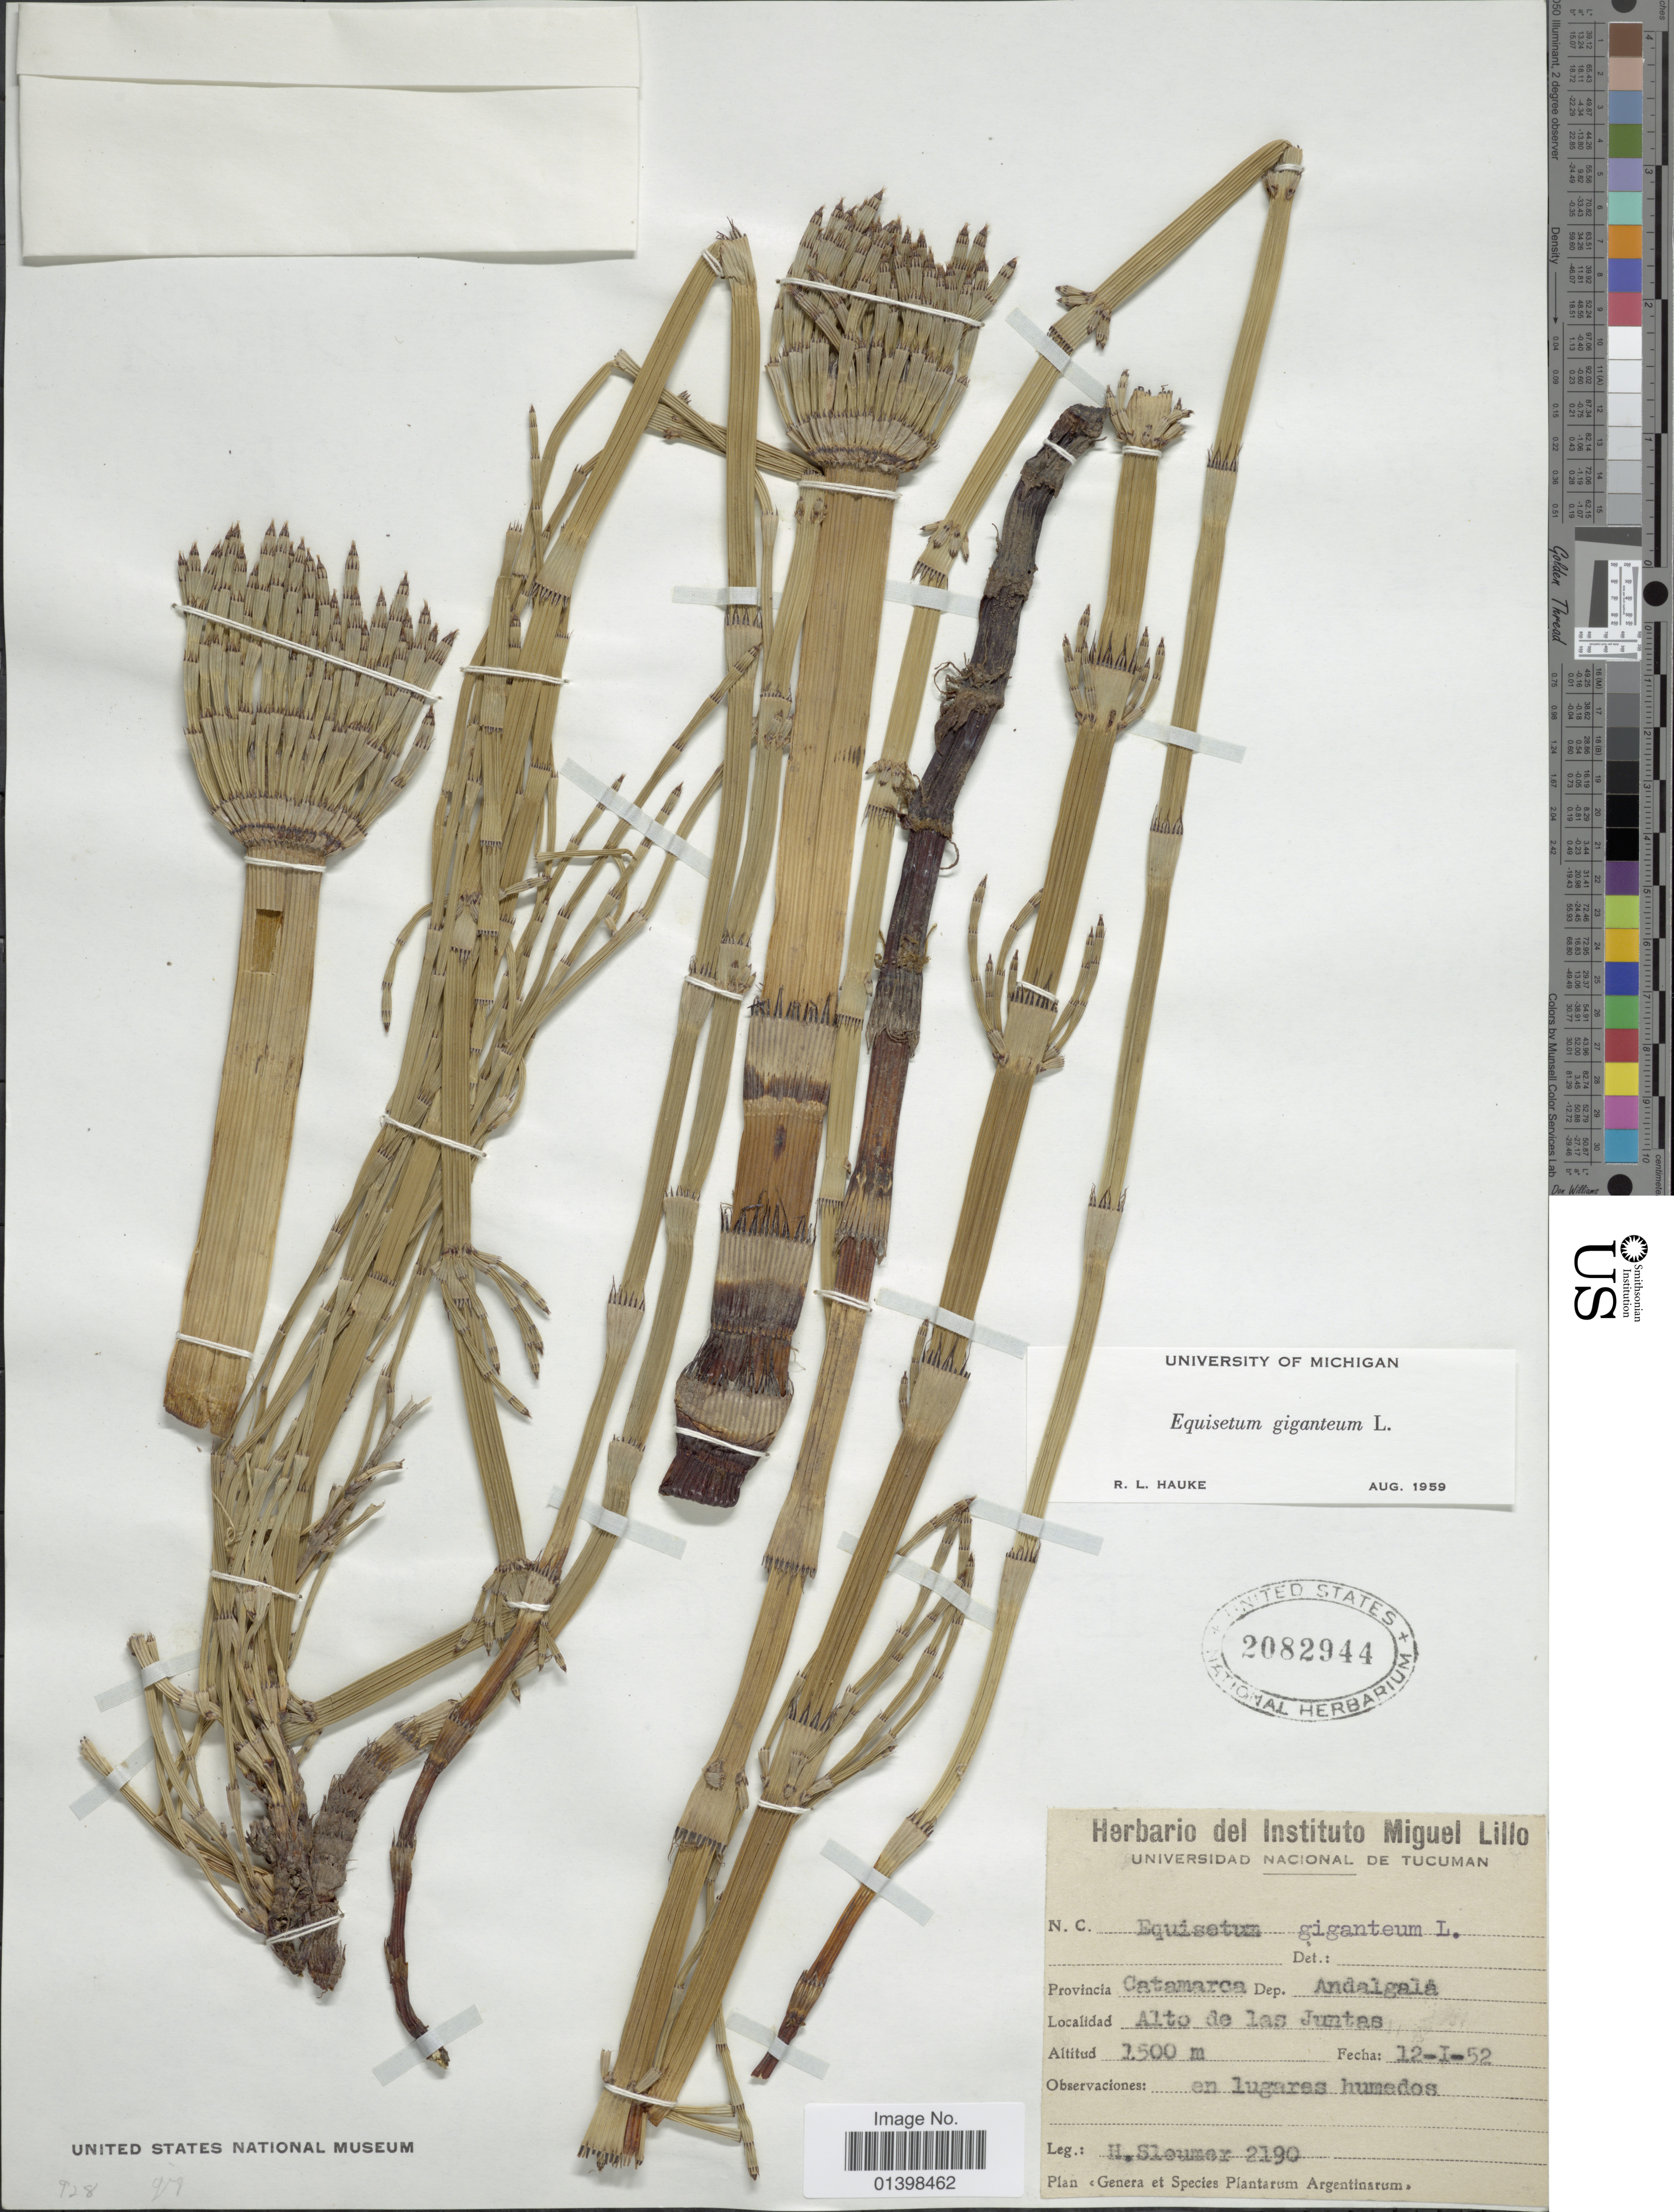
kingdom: Plantae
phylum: Tracheophyta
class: Polypodiopsida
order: Equisetales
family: Equisetaceae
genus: Equisetum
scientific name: Equisetum giganteum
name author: L.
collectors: H. O. Sleumer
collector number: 2190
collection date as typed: Transcribed d/m/y: 12/1/52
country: Argentina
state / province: Catamarca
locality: Dep Andalgalå, Alto de las Juntas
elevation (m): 1500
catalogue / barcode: US 2082944